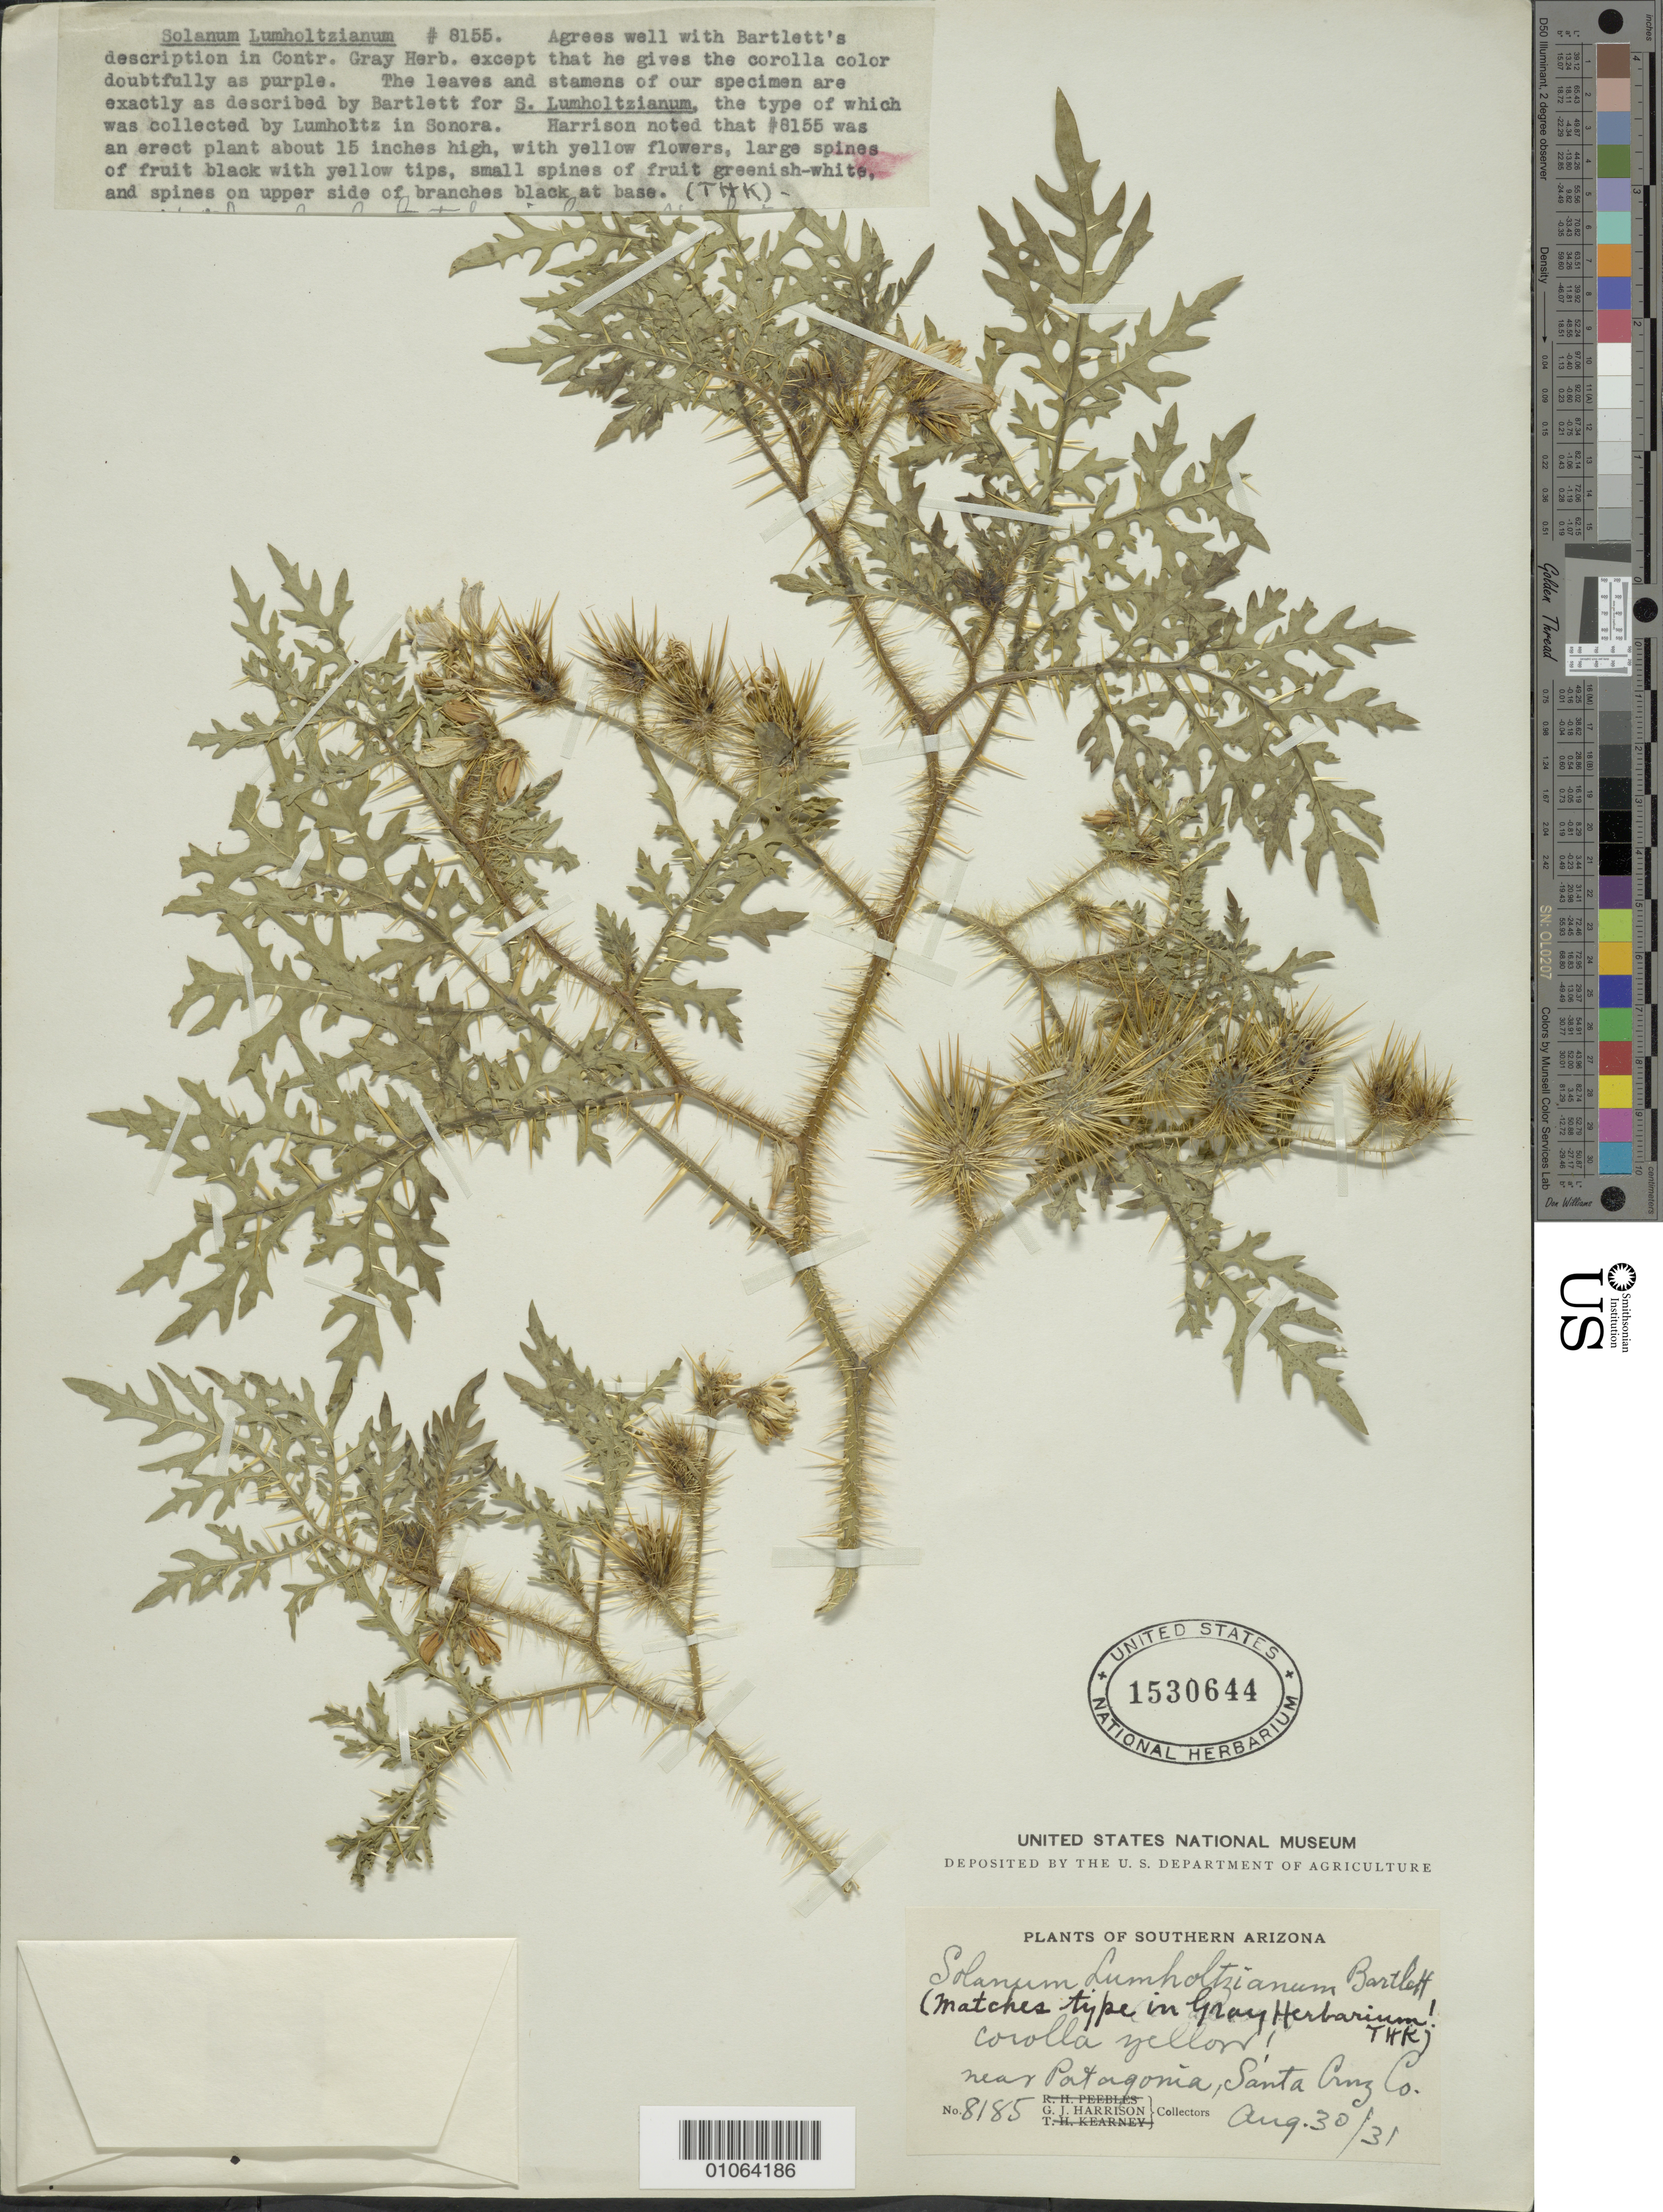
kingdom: Plantae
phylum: Tracheophyta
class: Magnoliopsida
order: Solanales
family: Solanaceae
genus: Solanum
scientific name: Solanum lumholtzianum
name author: Bartlett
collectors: G. J. Harrison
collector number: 8185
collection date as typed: Transcribed d/m/y: 30/8/31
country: United States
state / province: Arizona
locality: Southern Arizona. Near Patagonia, Santa Cruz Co.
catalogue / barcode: US 1530644